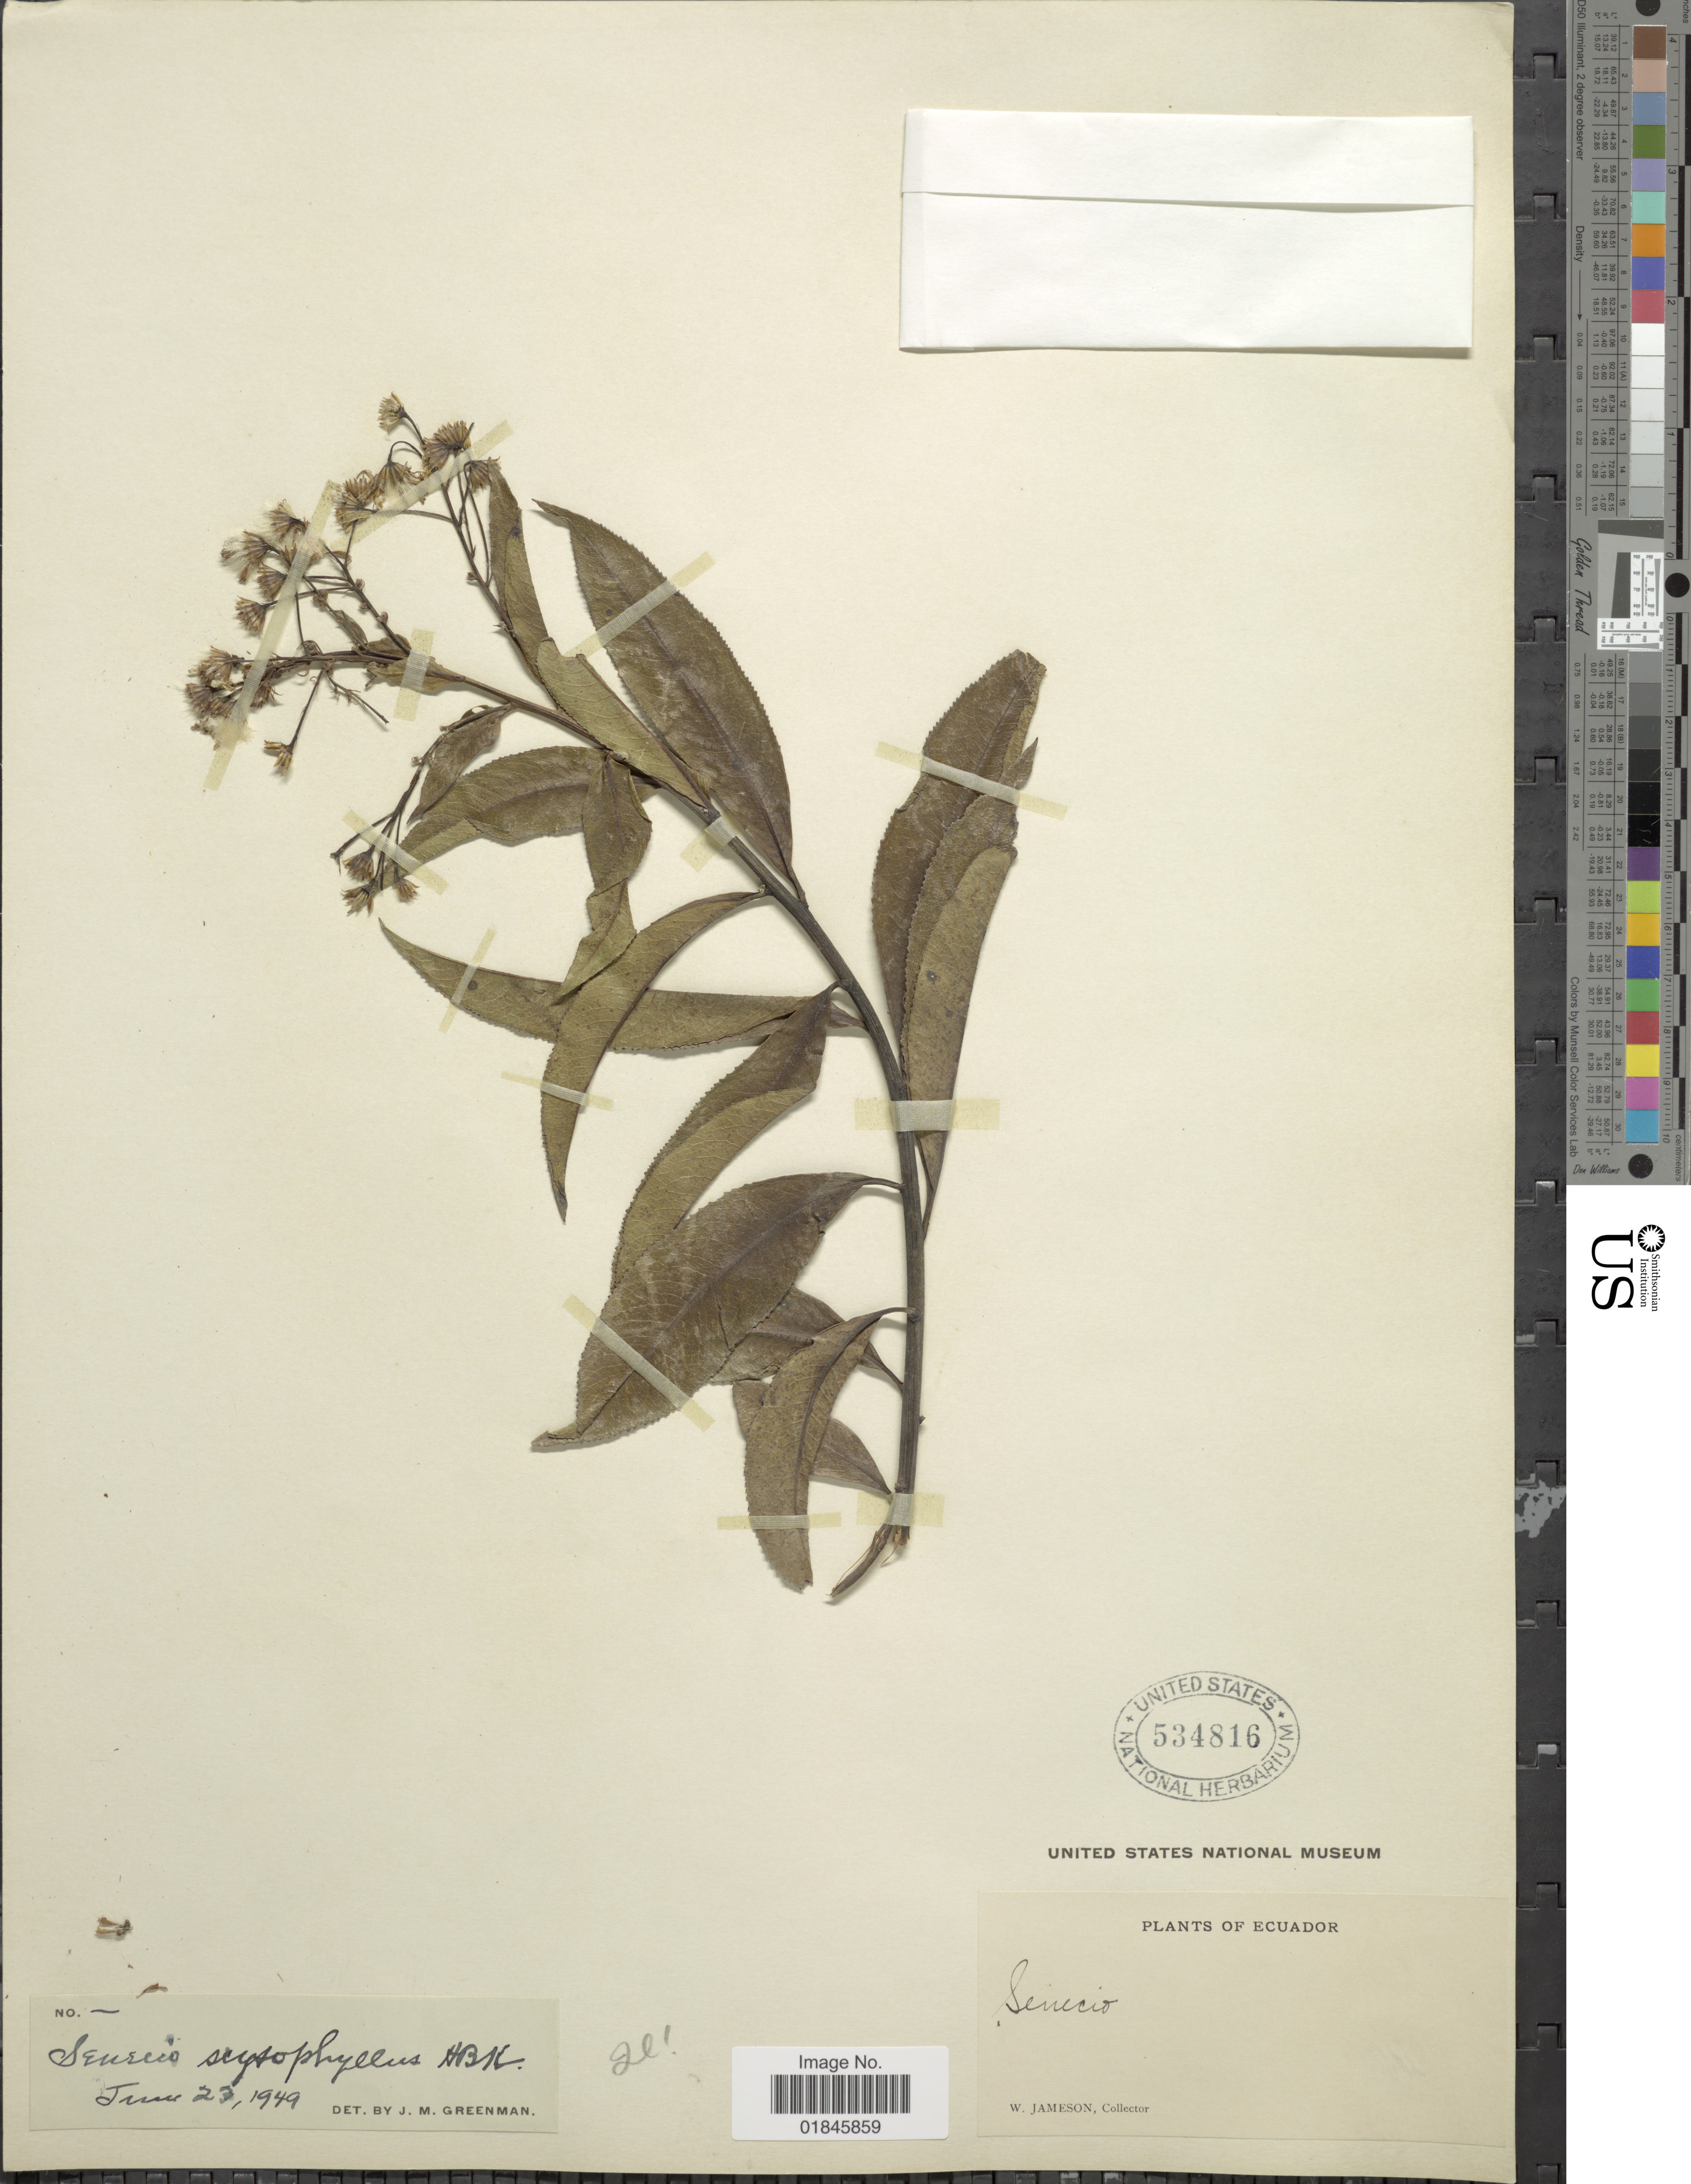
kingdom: Plantae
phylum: Tracheophyta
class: Magnoliopsida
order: Asterales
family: Asteraceae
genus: Pentacalia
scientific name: Pentacalia scitophylla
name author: Kunth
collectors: W. Jameson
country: Ecuador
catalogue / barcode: US 534816